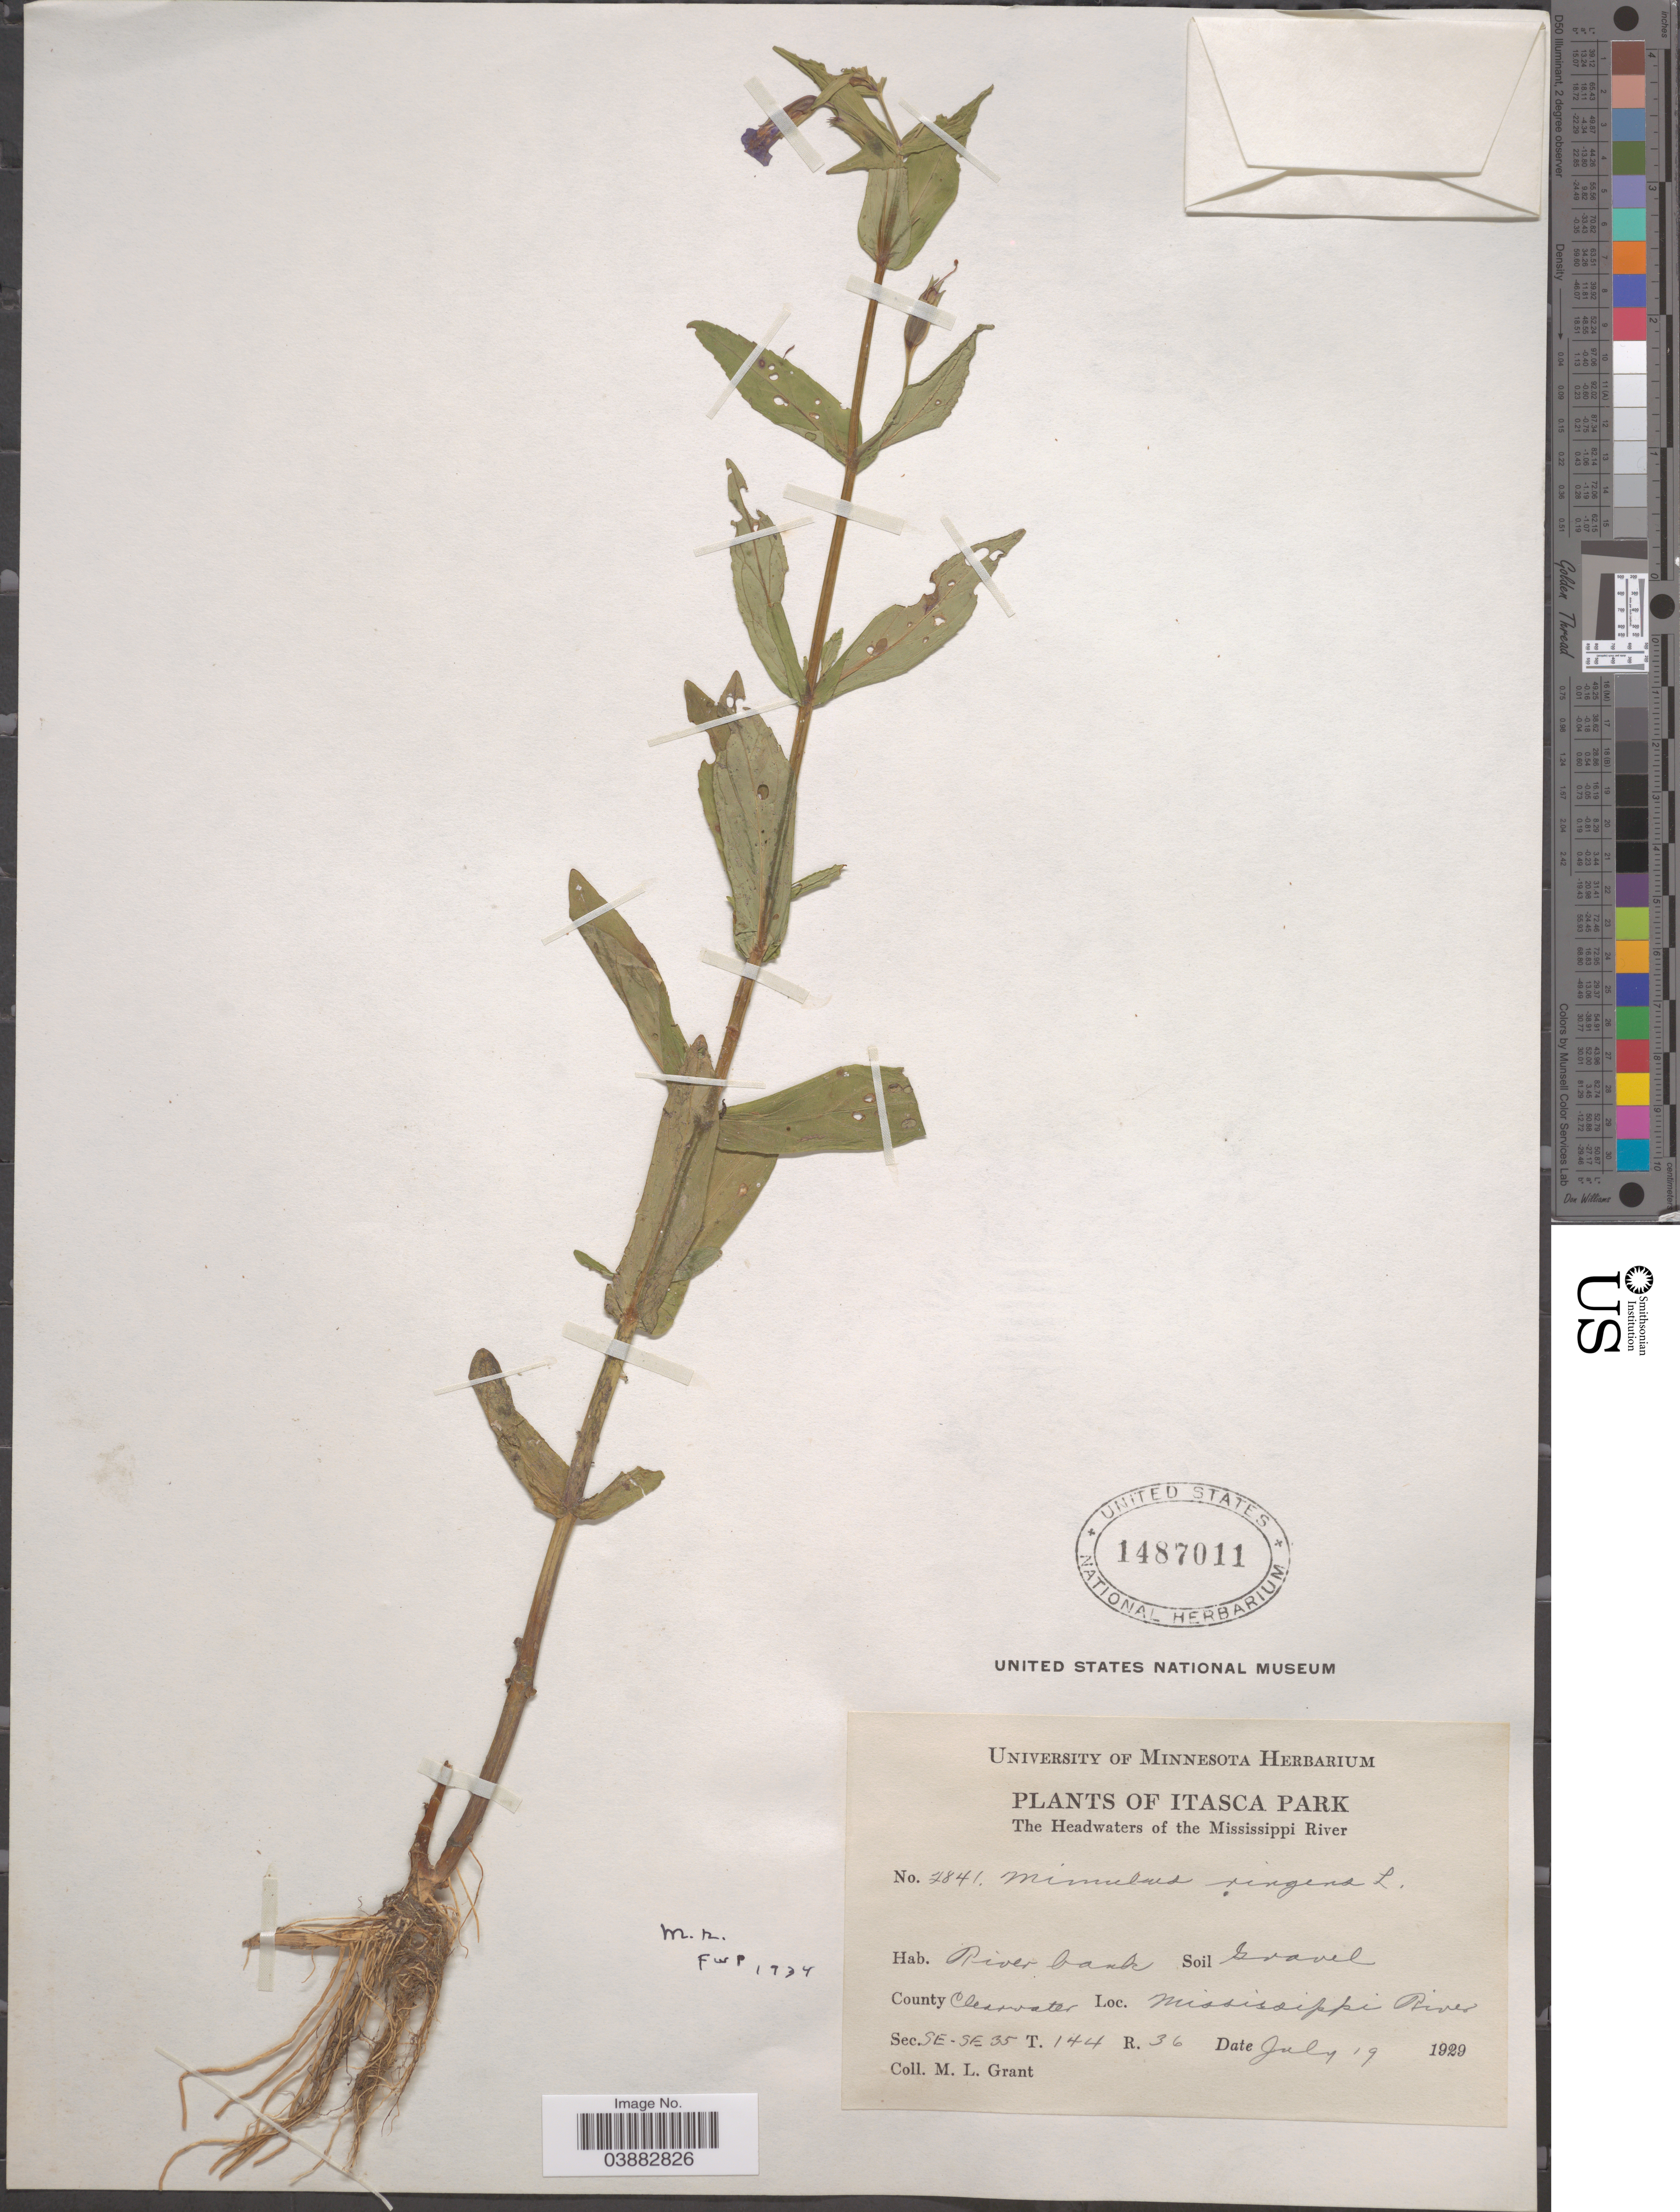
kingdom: Plantae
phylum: Tracheophyta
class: Magnoliopsida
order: Lamiales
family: Phrymaceae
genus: Mimulus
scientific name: Mimulus ringens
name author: L.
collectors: M. L. Grant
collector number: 2841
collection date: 1929-07-19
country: United States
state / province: Minnesota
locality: Itasca Park. The Headwaters of the Mississippi River. County Clearwater. Mississippi River. Sec. SE-SE-35 T. 144 R. 36.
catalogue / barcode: US 1487011